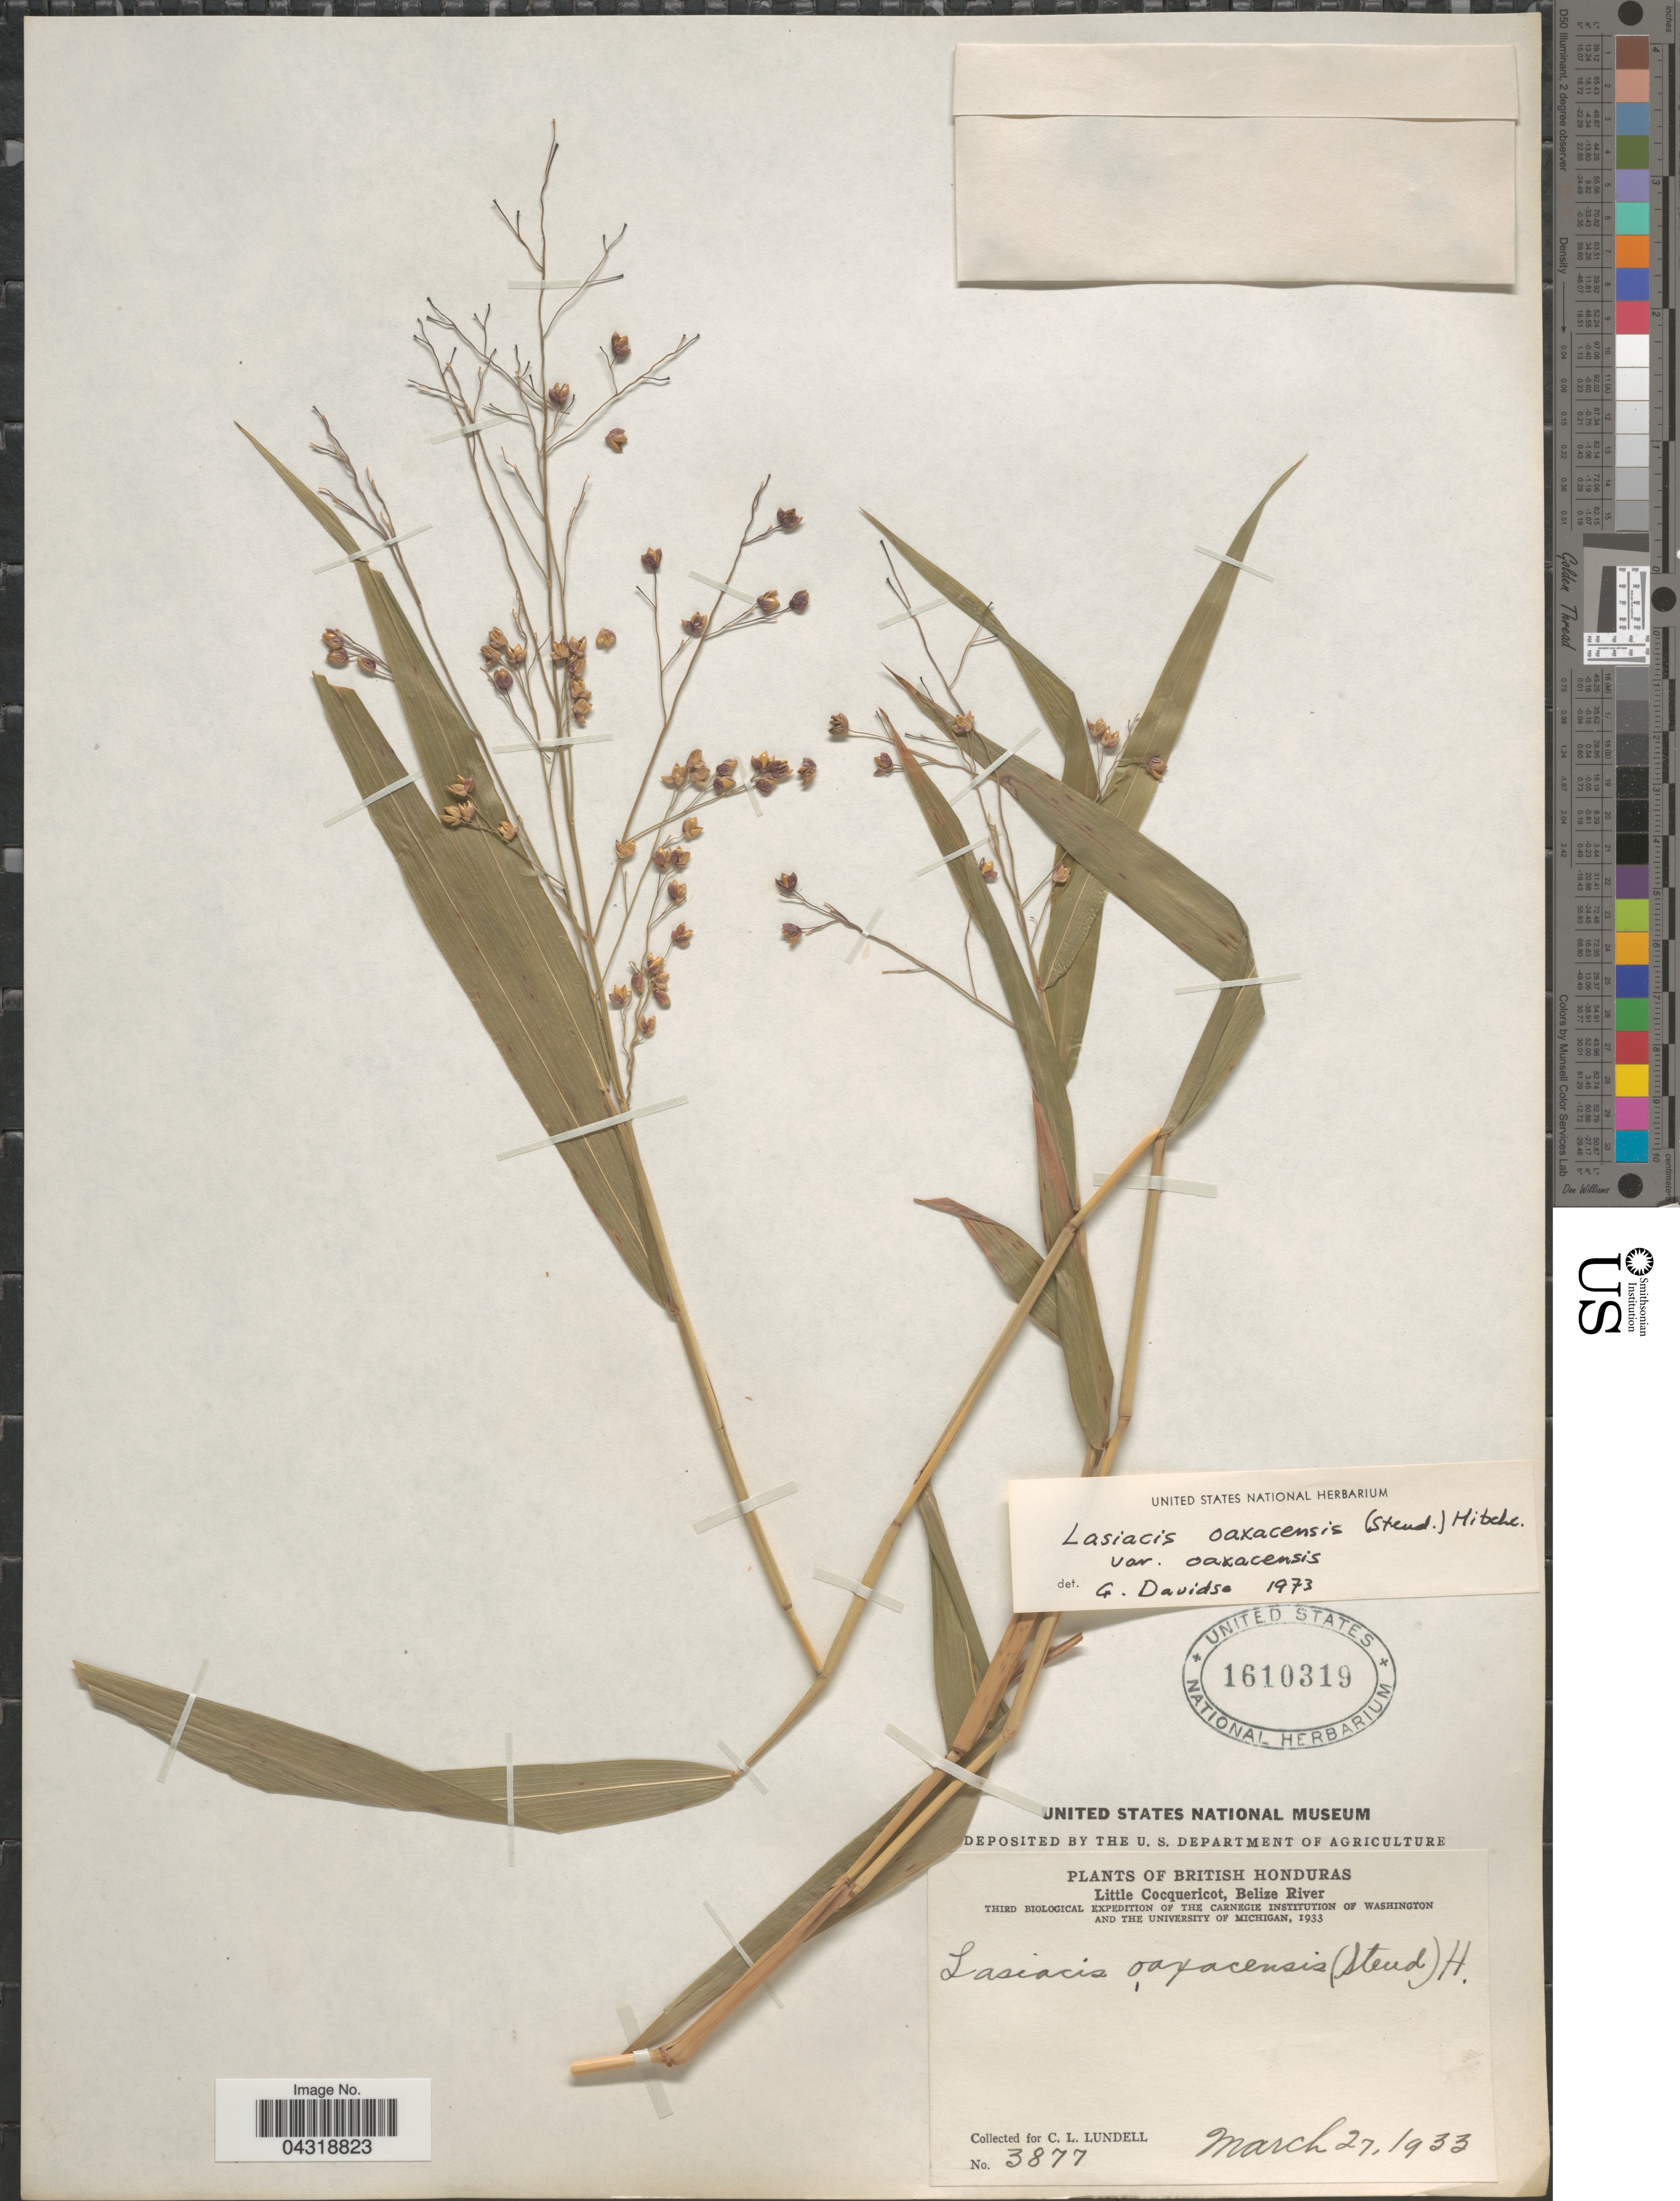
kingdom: Plantae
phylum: Tracheophyta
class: Liliopsida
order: Poales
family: Poaceae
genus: Lasiacis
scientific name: Lasiacis oaxacensis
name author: (Steud.) Hitchc.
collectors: C. L. Lundell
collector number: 3877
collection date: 1933-03-27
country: Belize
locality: British Honduras. Little Cocquericot, Belize River. Third Biological Expedition of the Carnegie Institution of Washington and the University of Michigan, 1933.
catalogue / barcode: US 1610319